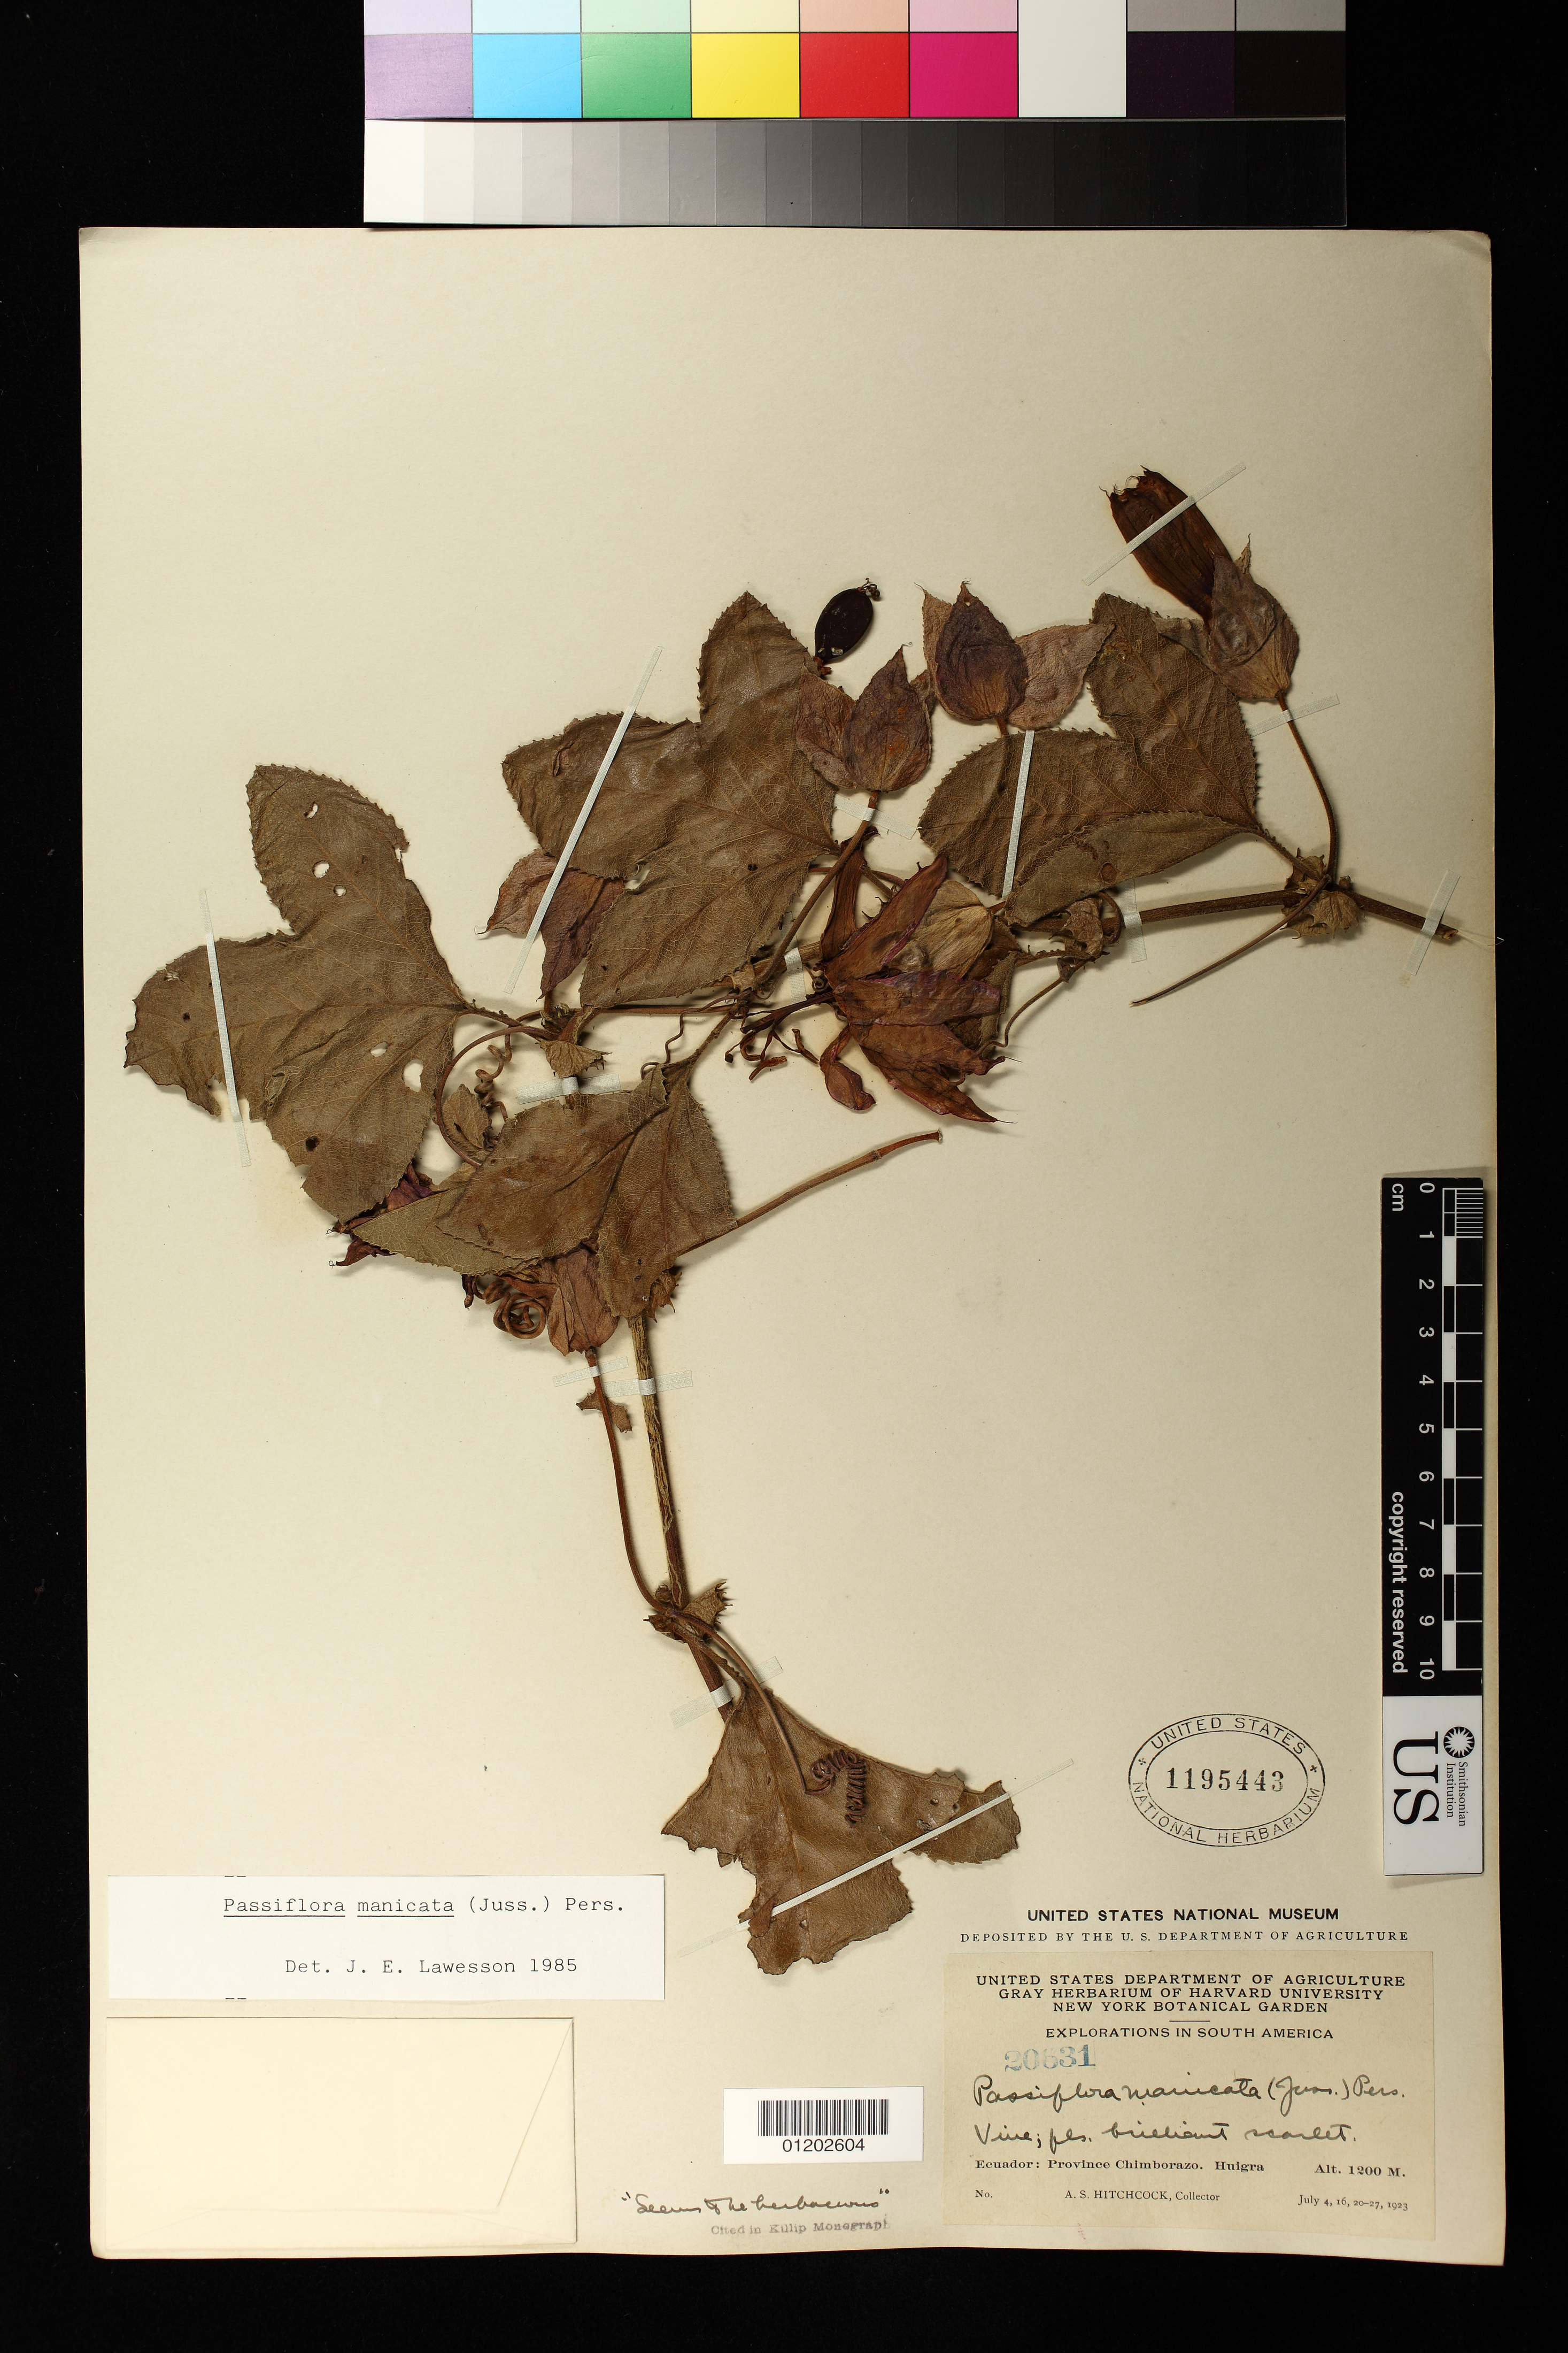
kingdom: Plantae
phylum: Tracheophyta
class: Magnoliopsida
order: Malpighiales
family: Passifloraceae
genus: Passiflora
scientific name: Passiflora manicata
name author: (Juss.) Pers.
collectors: A. S. Hitchcock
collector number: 20631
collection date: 1923-07-04/1923-07-27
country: Ecuador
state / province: Chimborazo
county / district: Huigra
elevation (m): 1200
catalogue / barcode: US 1195443